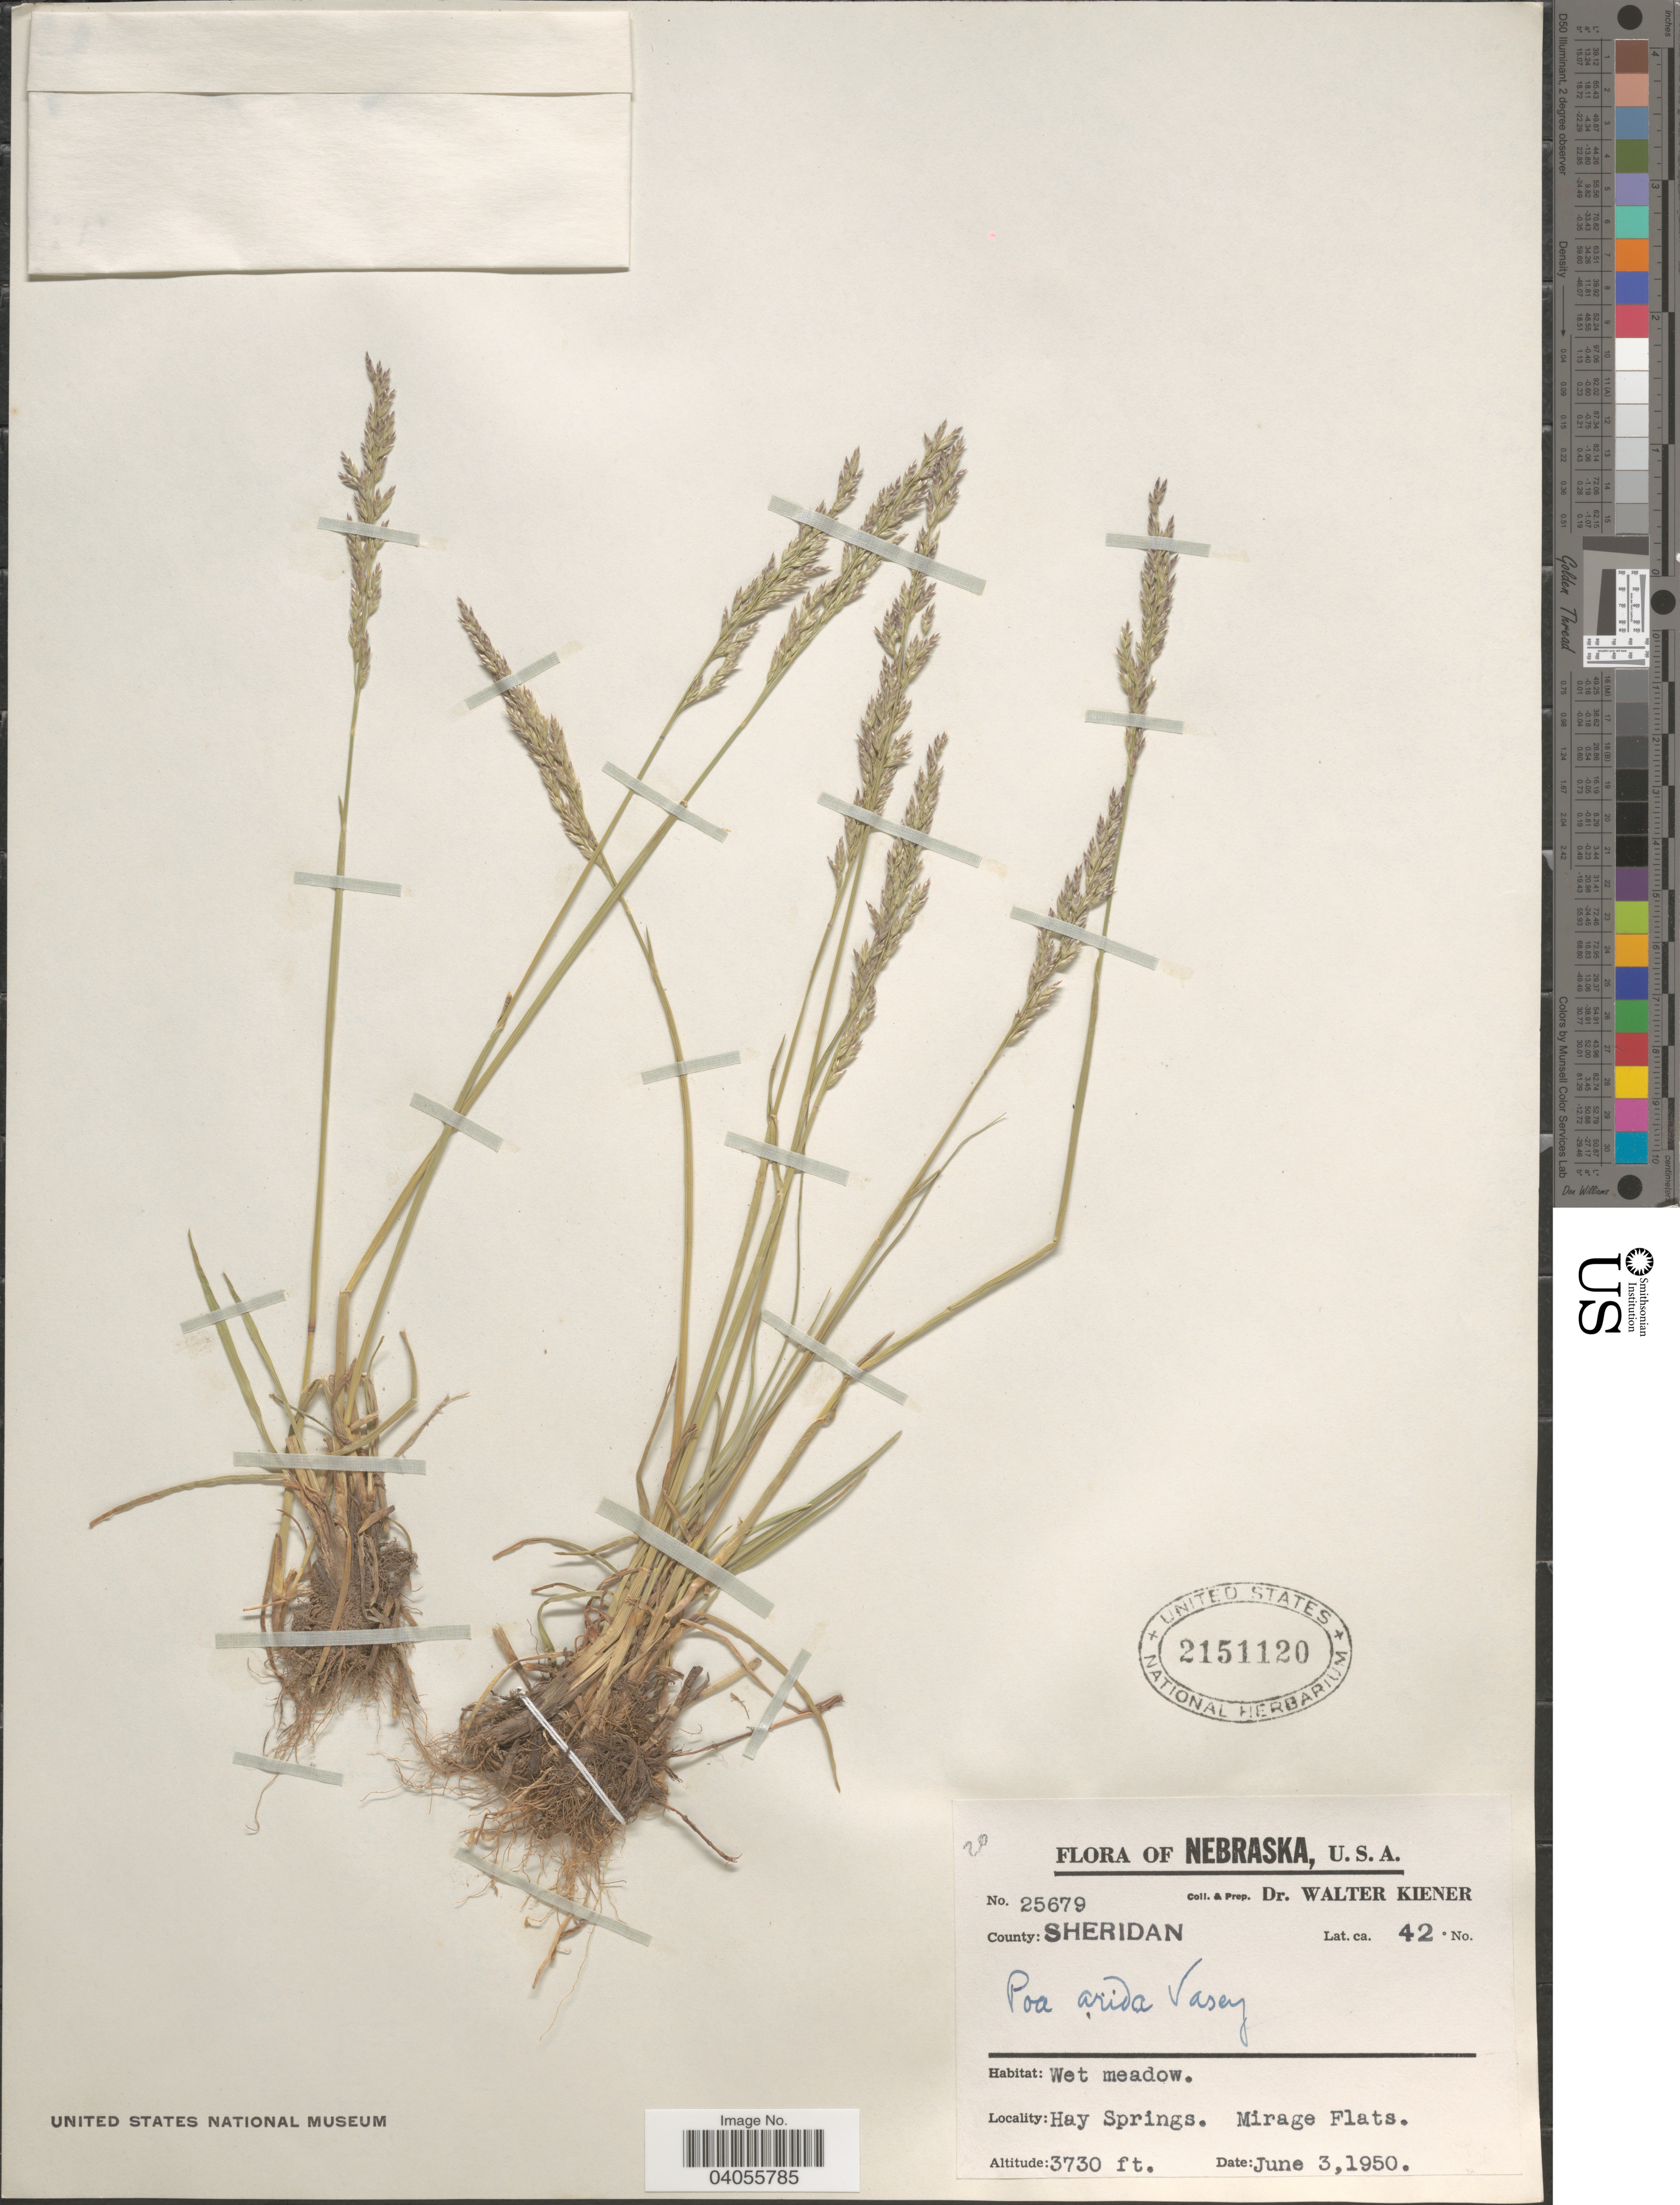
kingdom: Plantae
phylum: Tracheophyta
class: Liliopsida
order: Poales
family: Poaceae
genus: Poa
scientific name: Poa arida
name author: Vasey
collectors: W. Kiener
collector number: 25679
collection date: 1950-06-03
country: United States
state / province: Nebraska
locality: County: Sheridan. Hay Springs. Mirage Flats.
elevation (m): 1137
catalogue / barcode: US 2151120